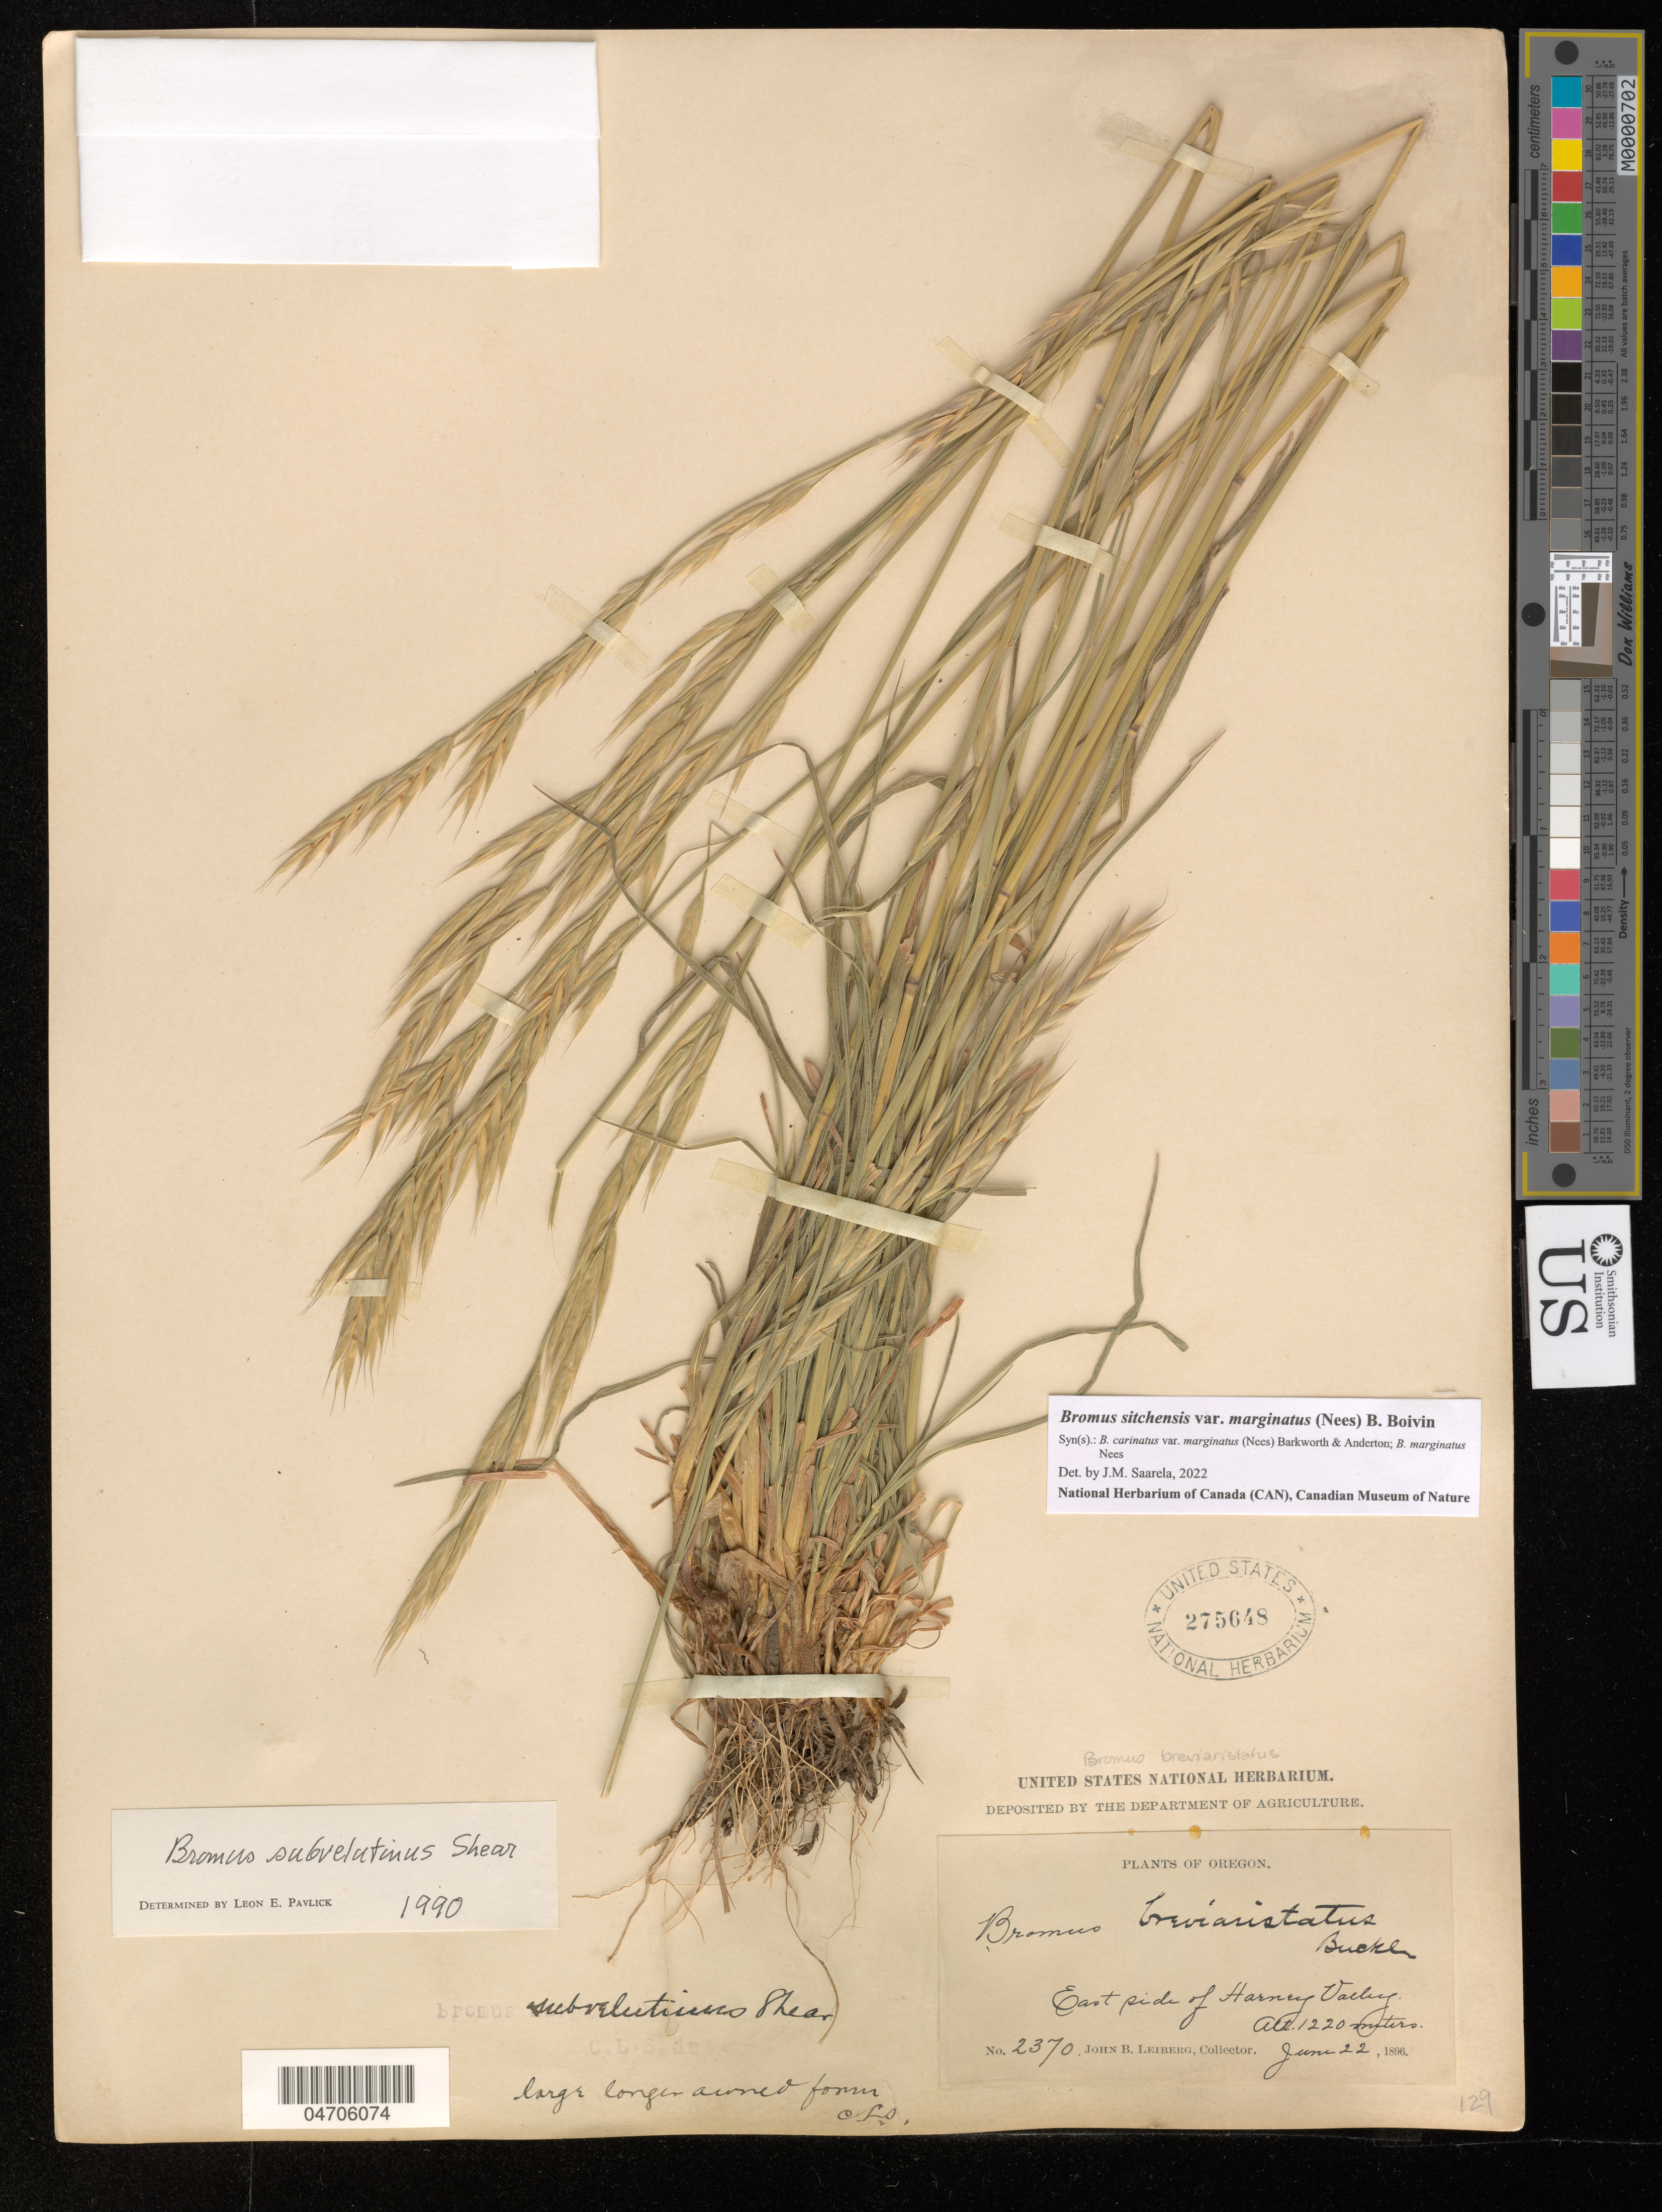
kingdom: Plantae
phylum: Tracheophyta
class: Liliopsida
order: Poales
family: Poaceae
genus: Bromus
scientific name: Bromus sitchensis var. polyanthus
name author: (Scribn. ex Shear) R.E. Brainerd & Otting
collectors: J. Leiberg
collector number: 2370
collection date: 1896-06-22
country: United States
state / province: Oregon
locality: East side of Harney Valley.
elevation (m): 1220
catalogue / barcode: US 275648